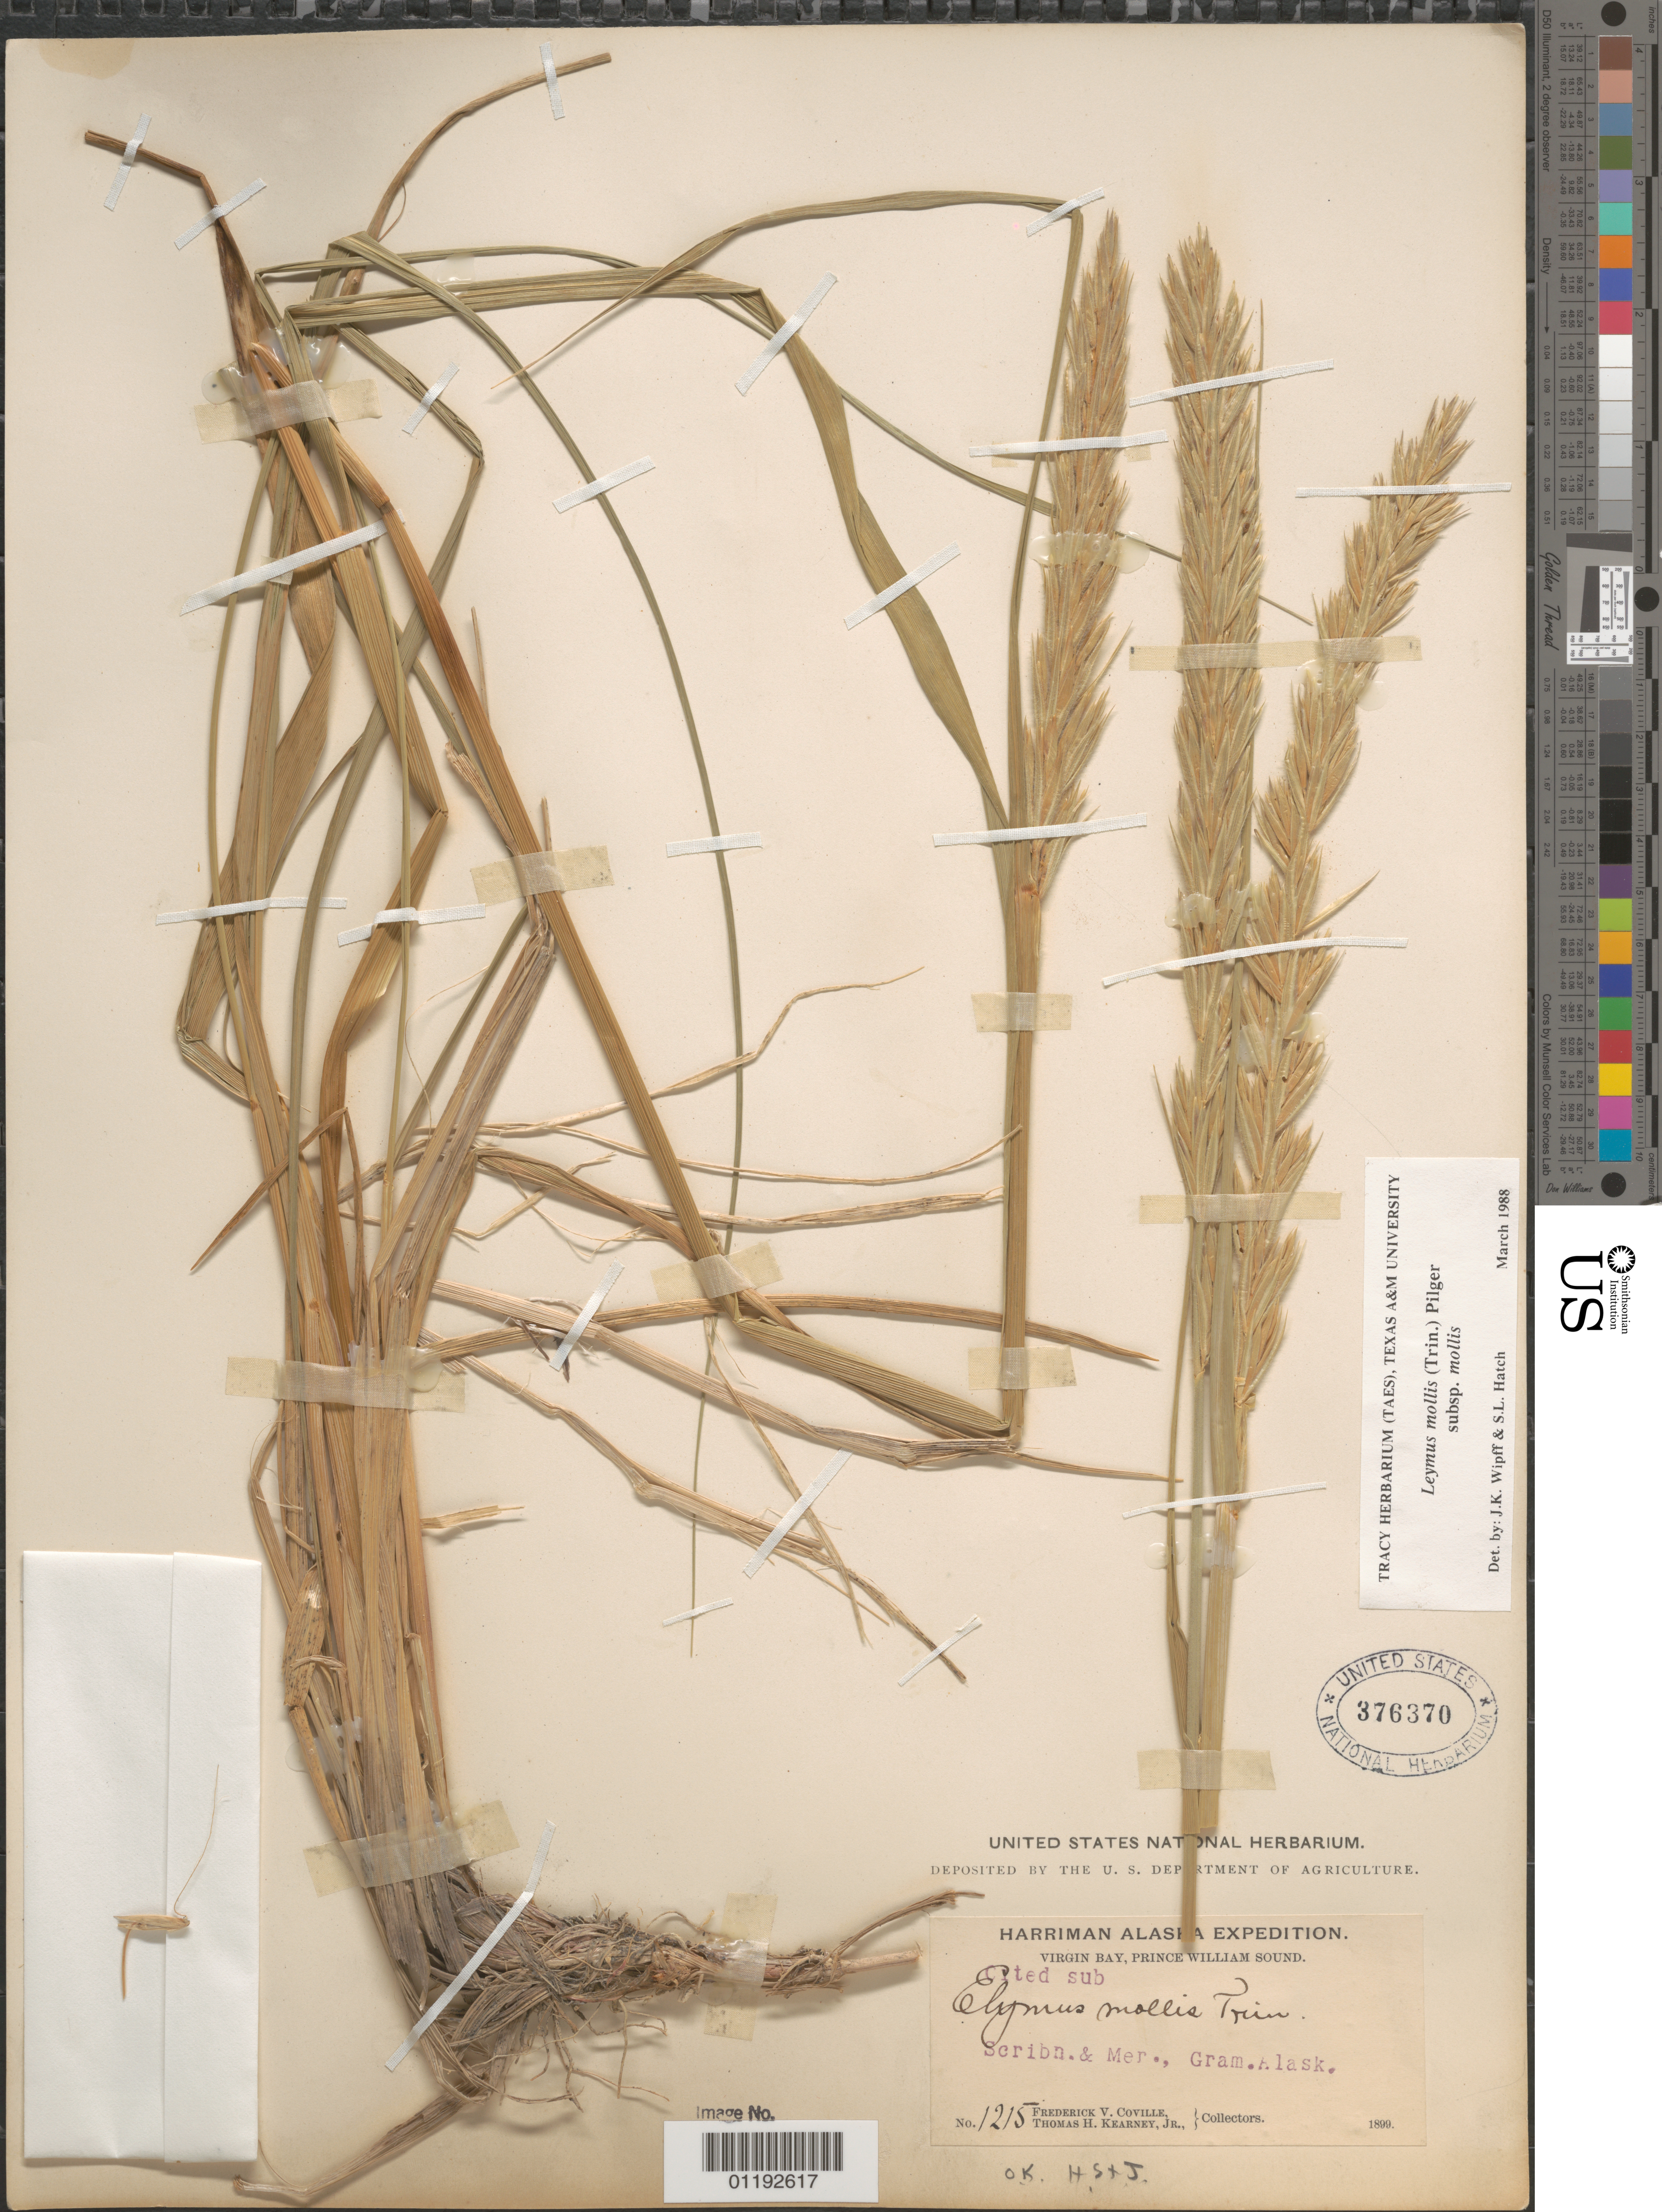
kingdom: Plantae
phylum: Tracheophyta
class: Liliopsida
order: Poales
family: Poaceae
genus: Leymus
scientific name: Leymus mollis subsp. mollis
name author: (Trin.) Pilg.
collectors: F. V. Coville & T. H. Kearney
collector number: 1215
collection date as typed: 1899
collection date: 1899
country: United States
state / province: Alaska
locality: Virgin Bay, Prince William Sound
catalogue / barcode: US 376370